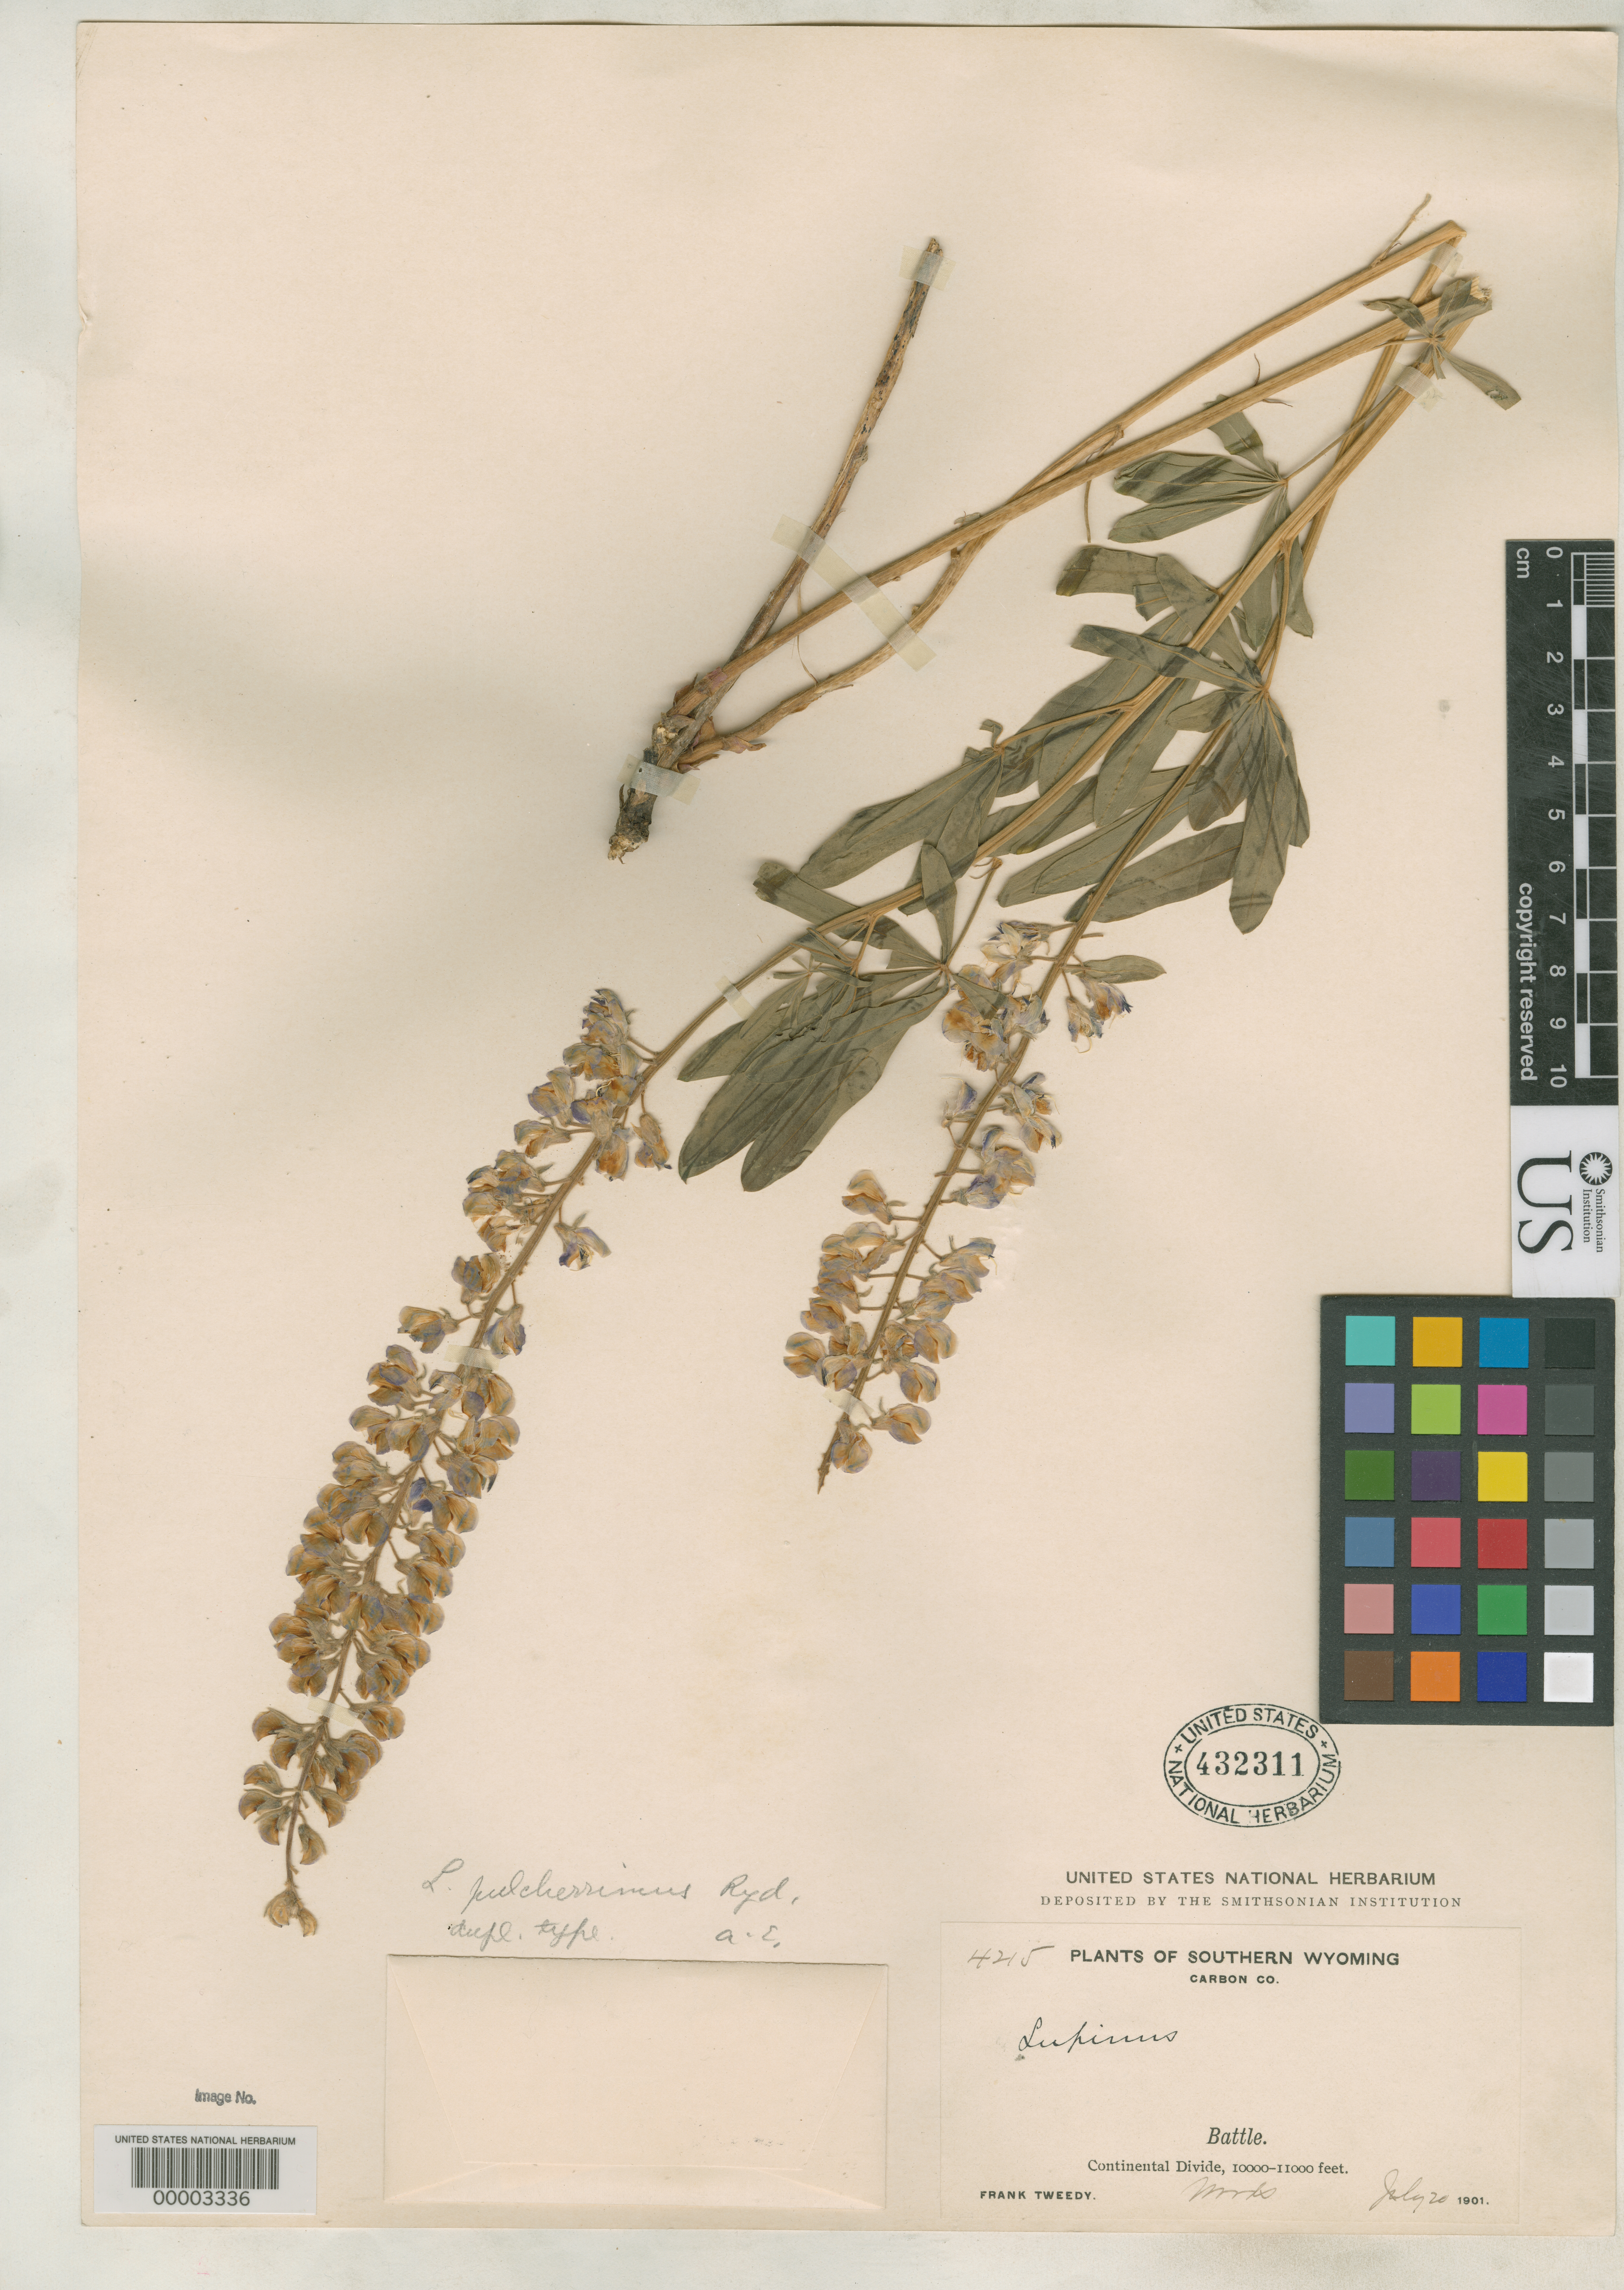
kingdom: Plantae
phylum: Tracheophyta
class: Magnoliopsida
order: Fabales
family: Fabaceae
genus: Lupinus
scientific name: Lupinus pulcherrimus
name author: Rydb.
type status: Isotype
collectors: F. Tweedy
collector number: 4215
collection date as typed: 20 Jul 1901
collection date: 1901-07-20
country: United States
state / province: Wyoming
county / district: Carbon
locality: Battle, continental divide.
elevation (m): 3048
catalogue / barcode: US 432311